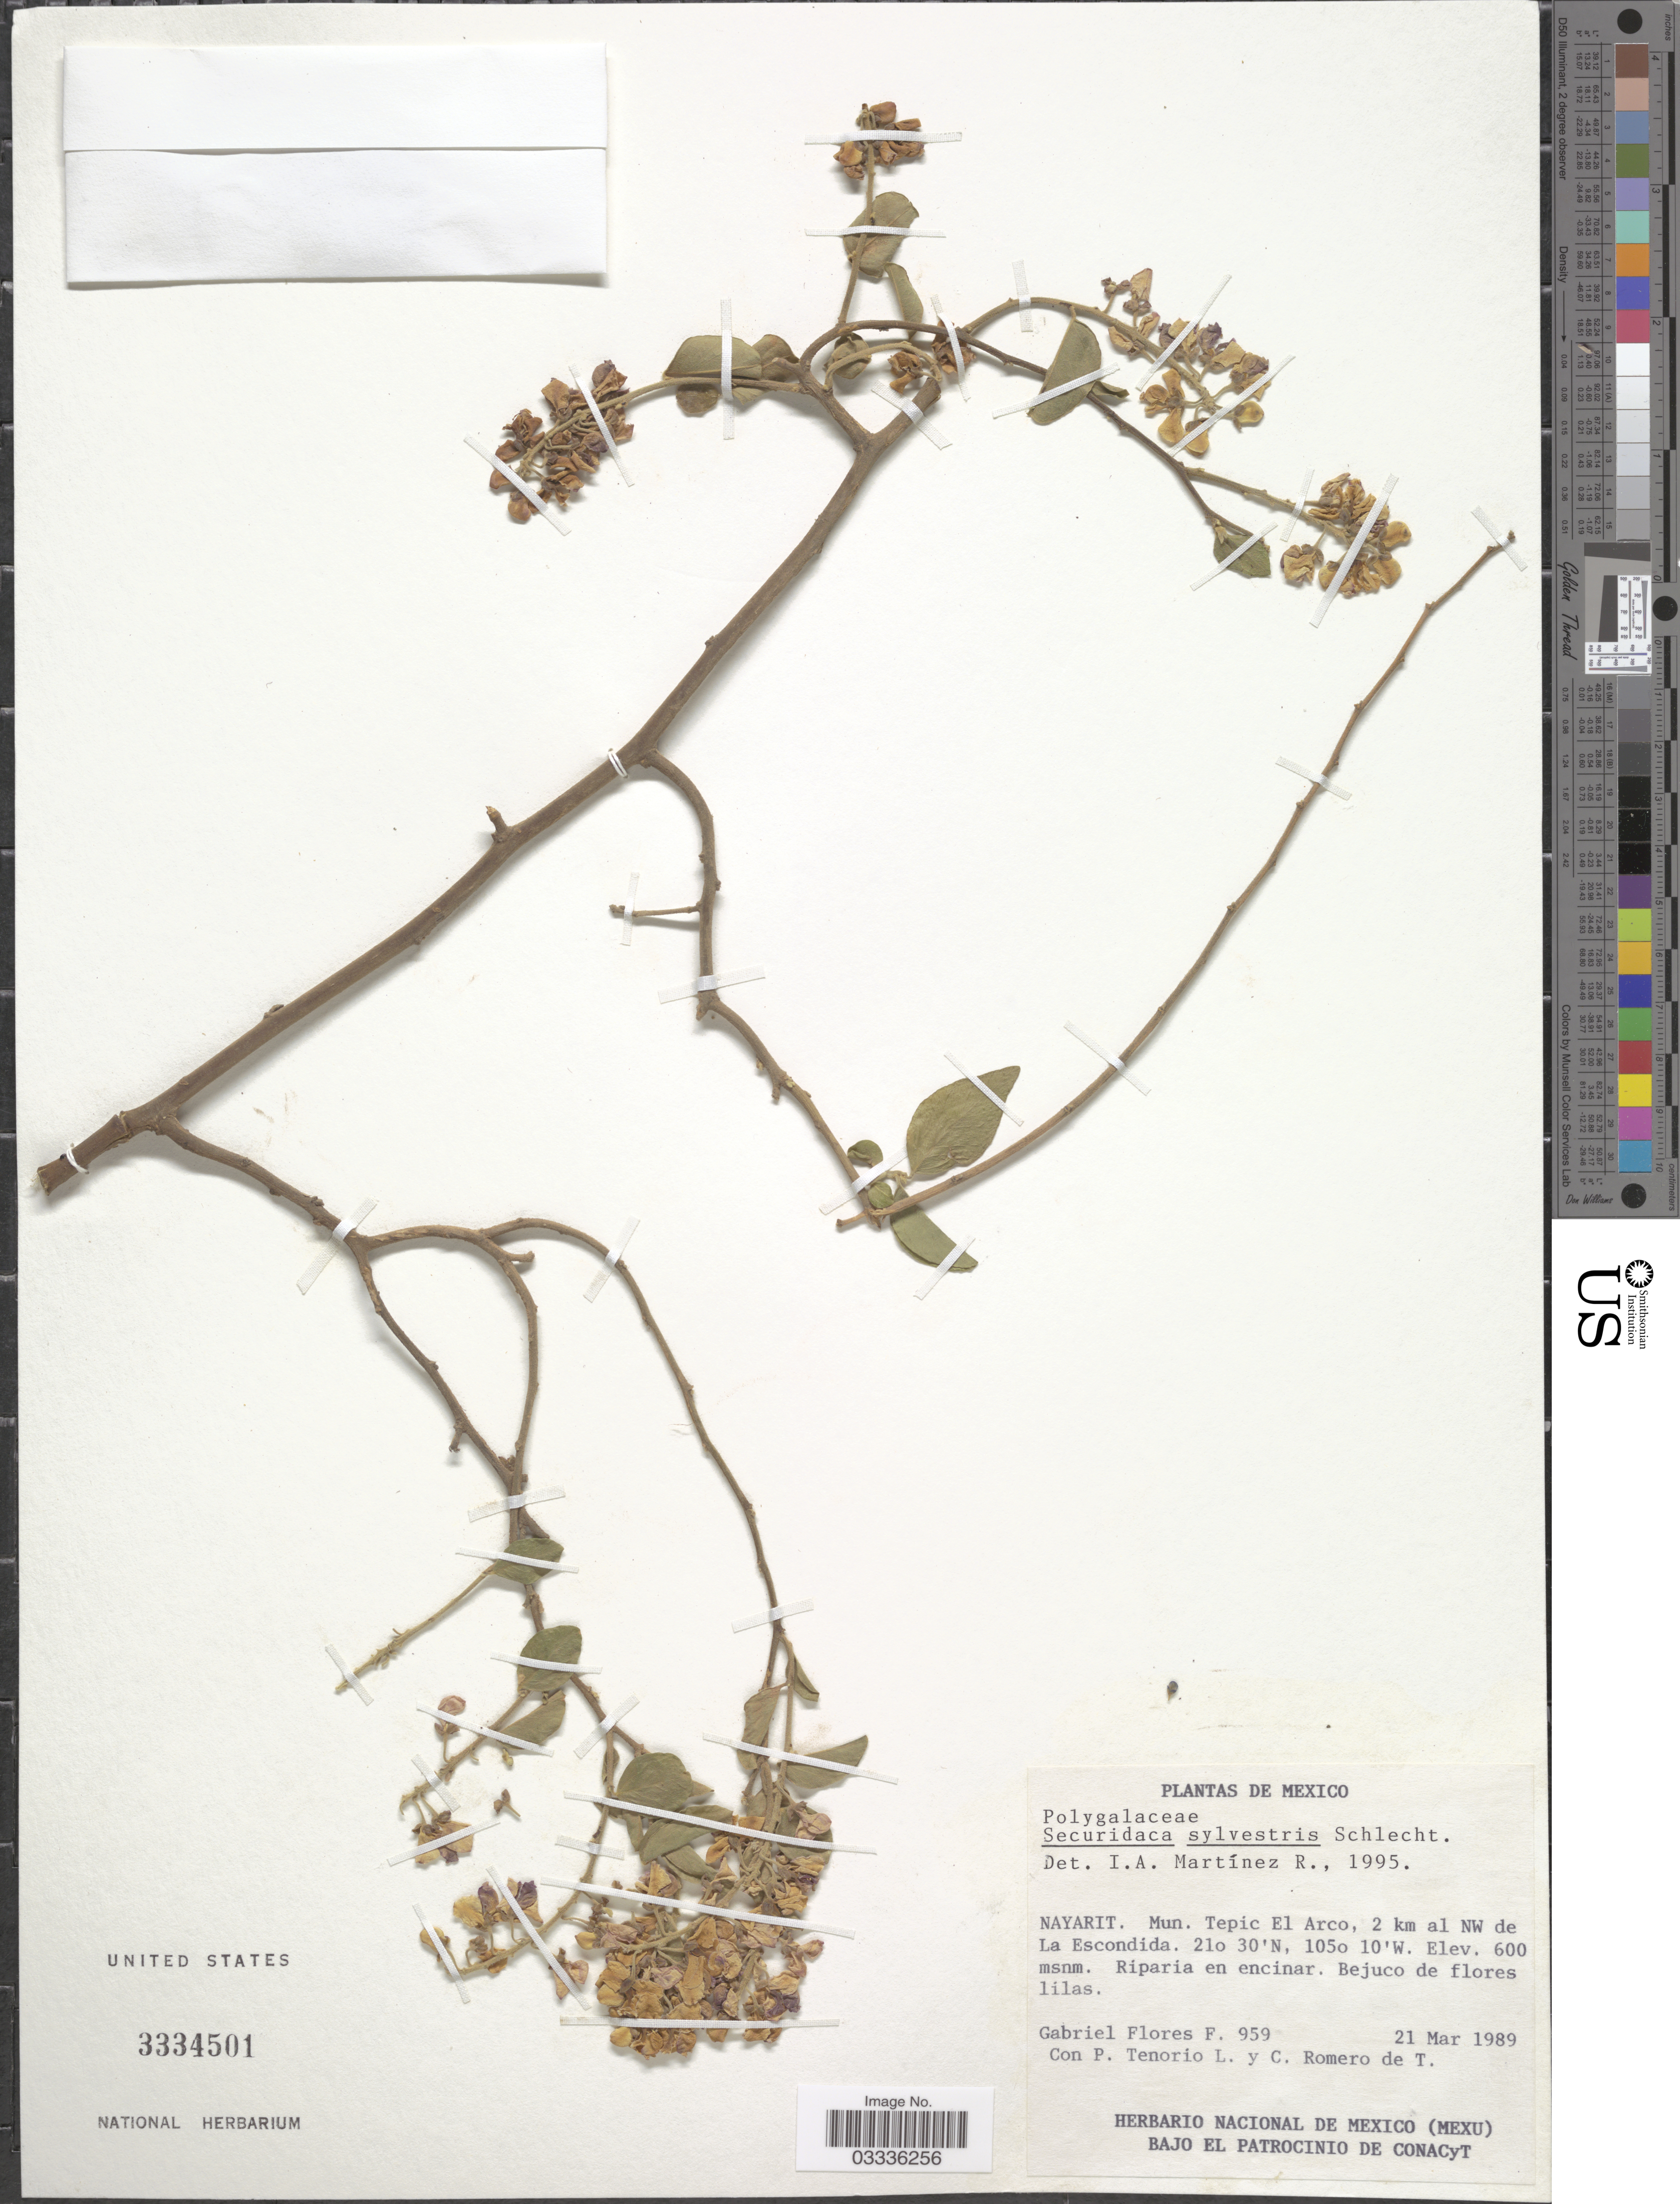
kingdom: Plantae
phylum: Tracheophyta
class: Magnoliopsida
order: Fabales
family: Polygalaceae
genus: Securidaca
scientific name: Securidaca sylvestris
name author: Schltdl.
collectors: G. Flores F., P. Tenorio L. & C. Romero de T.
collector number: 959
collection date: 1989-03-21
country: Mexico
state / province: Nayarit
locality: Mun. Tepic El Arco, 2 km al NW de La Escondida.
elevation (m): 600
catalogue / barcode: US 3334501